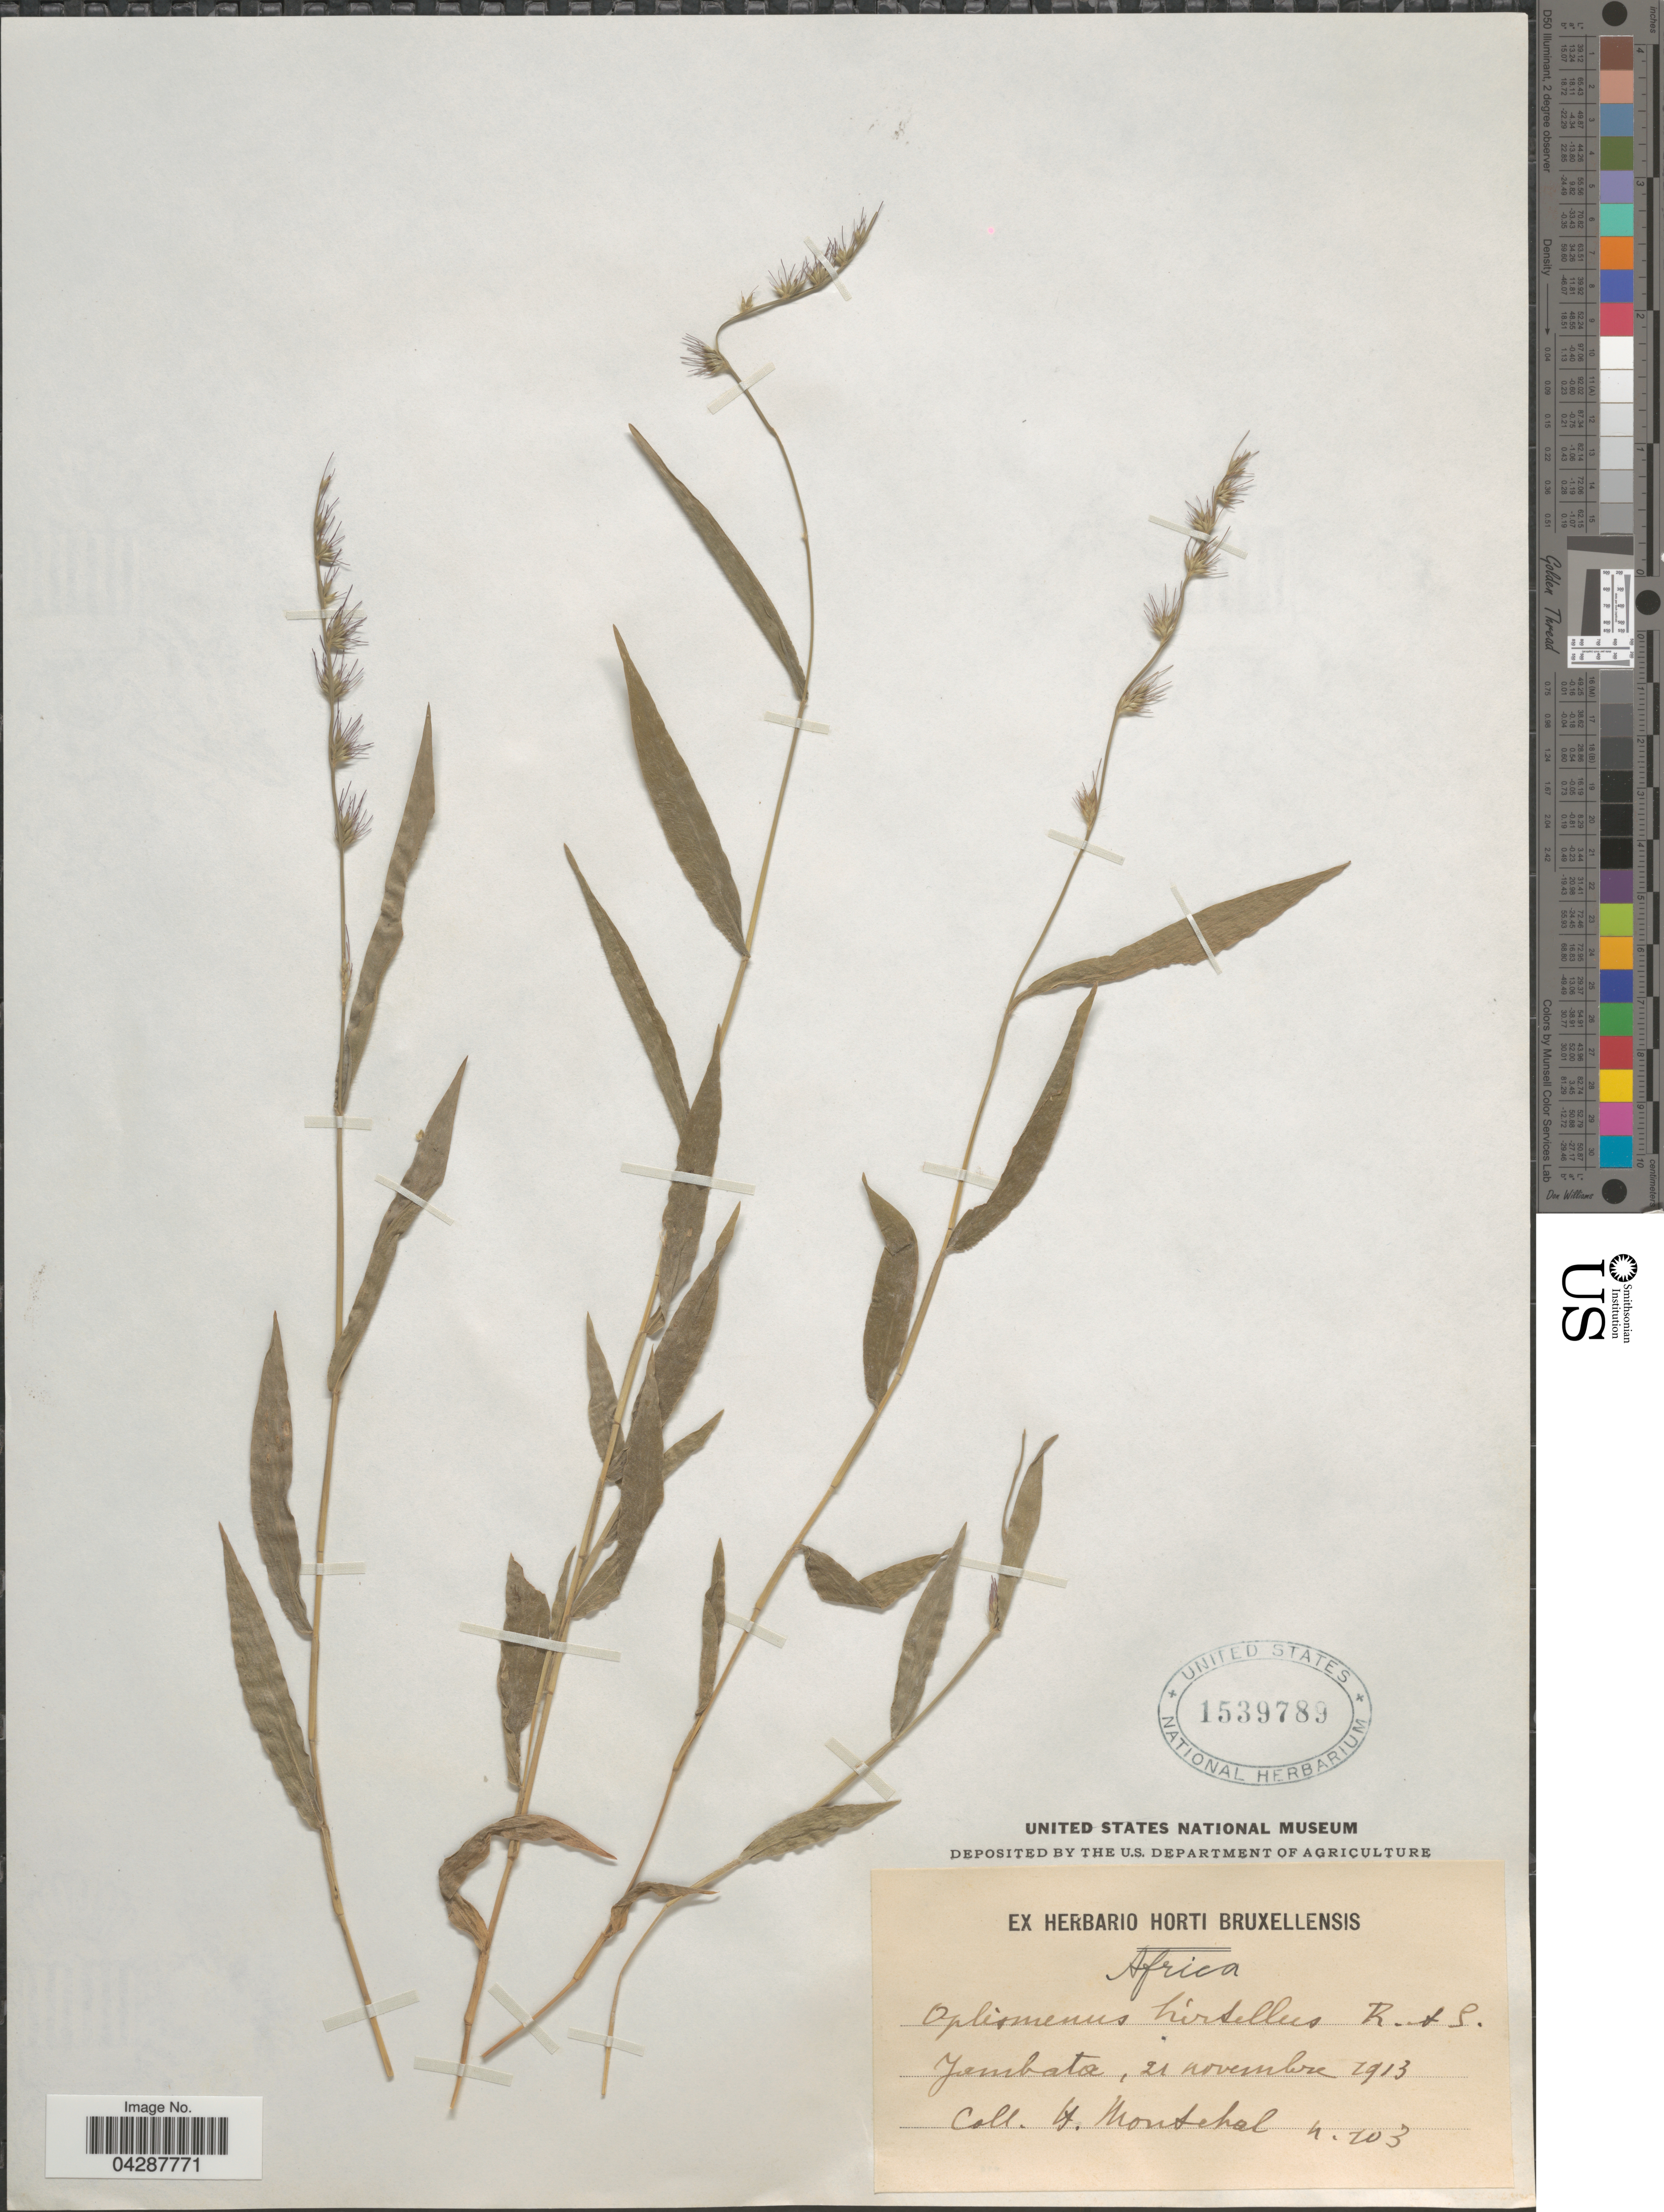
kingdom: Plantae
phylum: Tracheophyta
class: Liliopsida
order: Poales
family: Poaceae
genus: Oplismenus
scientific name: Oplismenus hirtellus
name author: (L.) P. Beauv.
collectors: H. Montchal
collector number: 103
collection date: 1913-11-21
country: Congo, Democratic Republic of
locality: Africa. Yambata.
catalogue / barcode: US 1539789